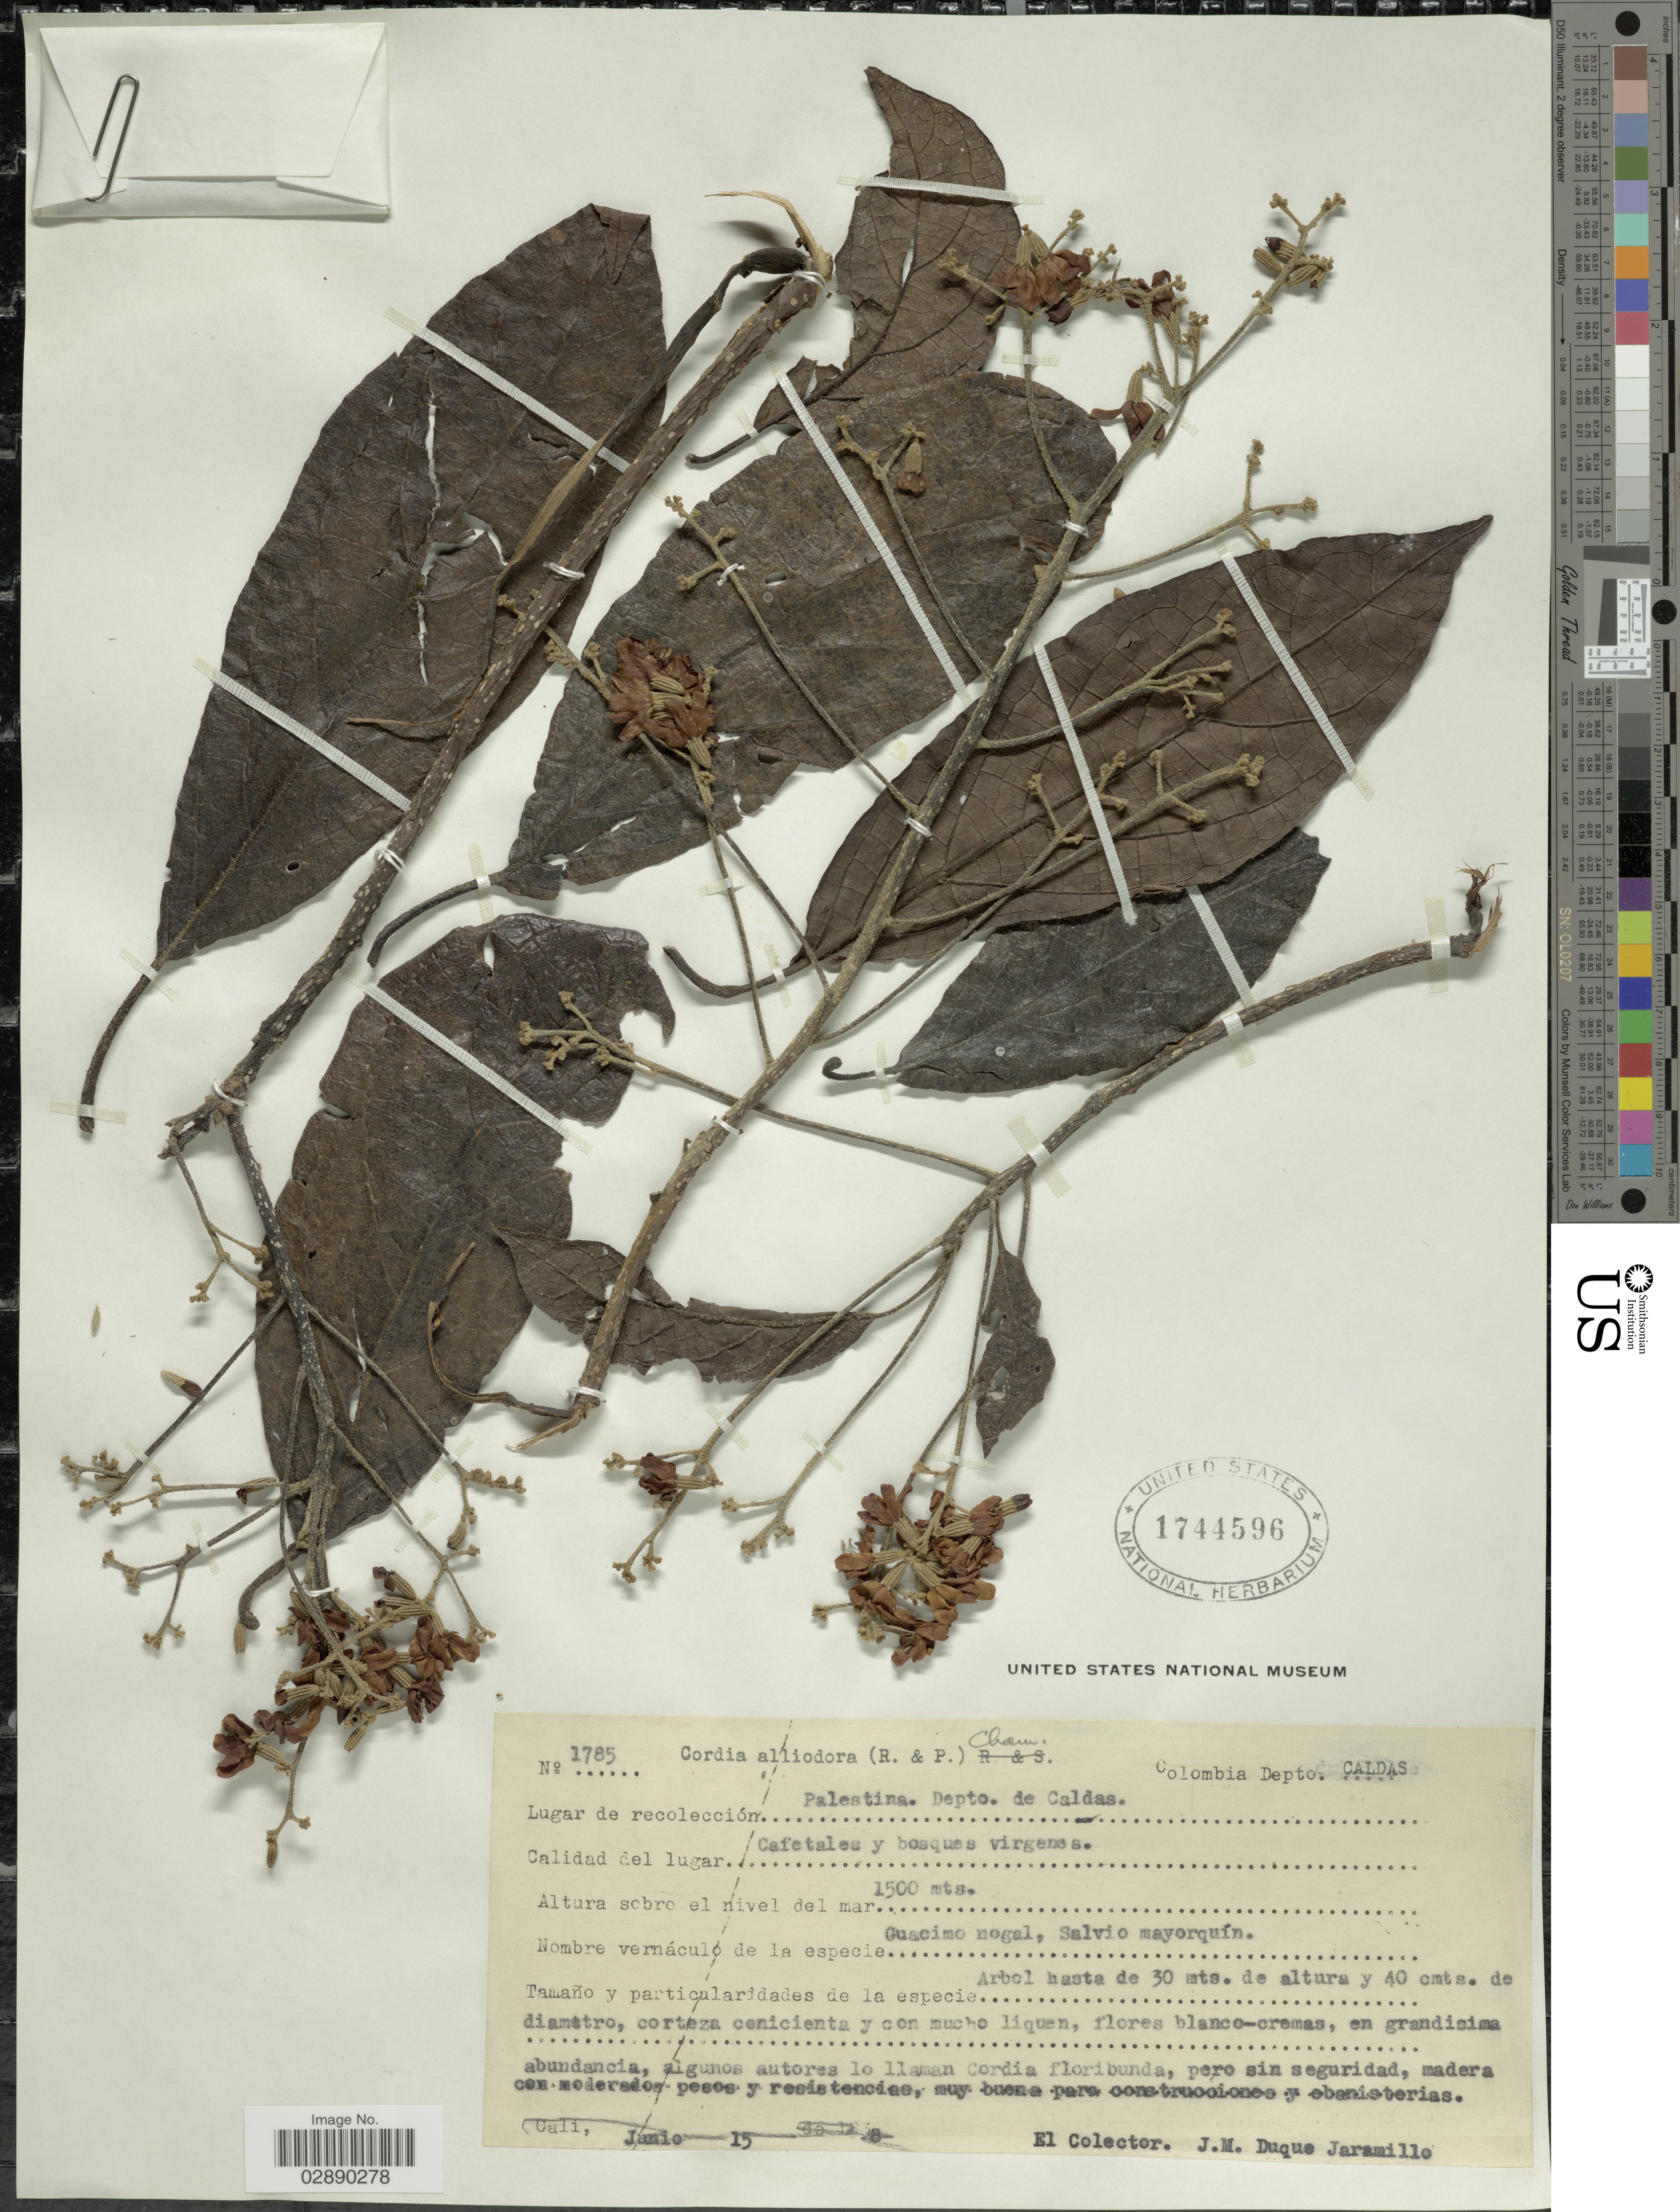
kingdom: Plantae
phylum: Tracheophyta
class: Magnoliopsida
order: Boraginales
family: Cordiaceae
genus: Cordia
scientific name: Cordia alliodora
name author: (Ruiz & Pav.) Oken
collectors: J. M. Duque Jaramillo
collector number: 1785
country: Colombia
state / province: Caldas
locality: Depto. Caldas. Palestina.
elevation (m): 1500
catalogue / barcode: US 1744596